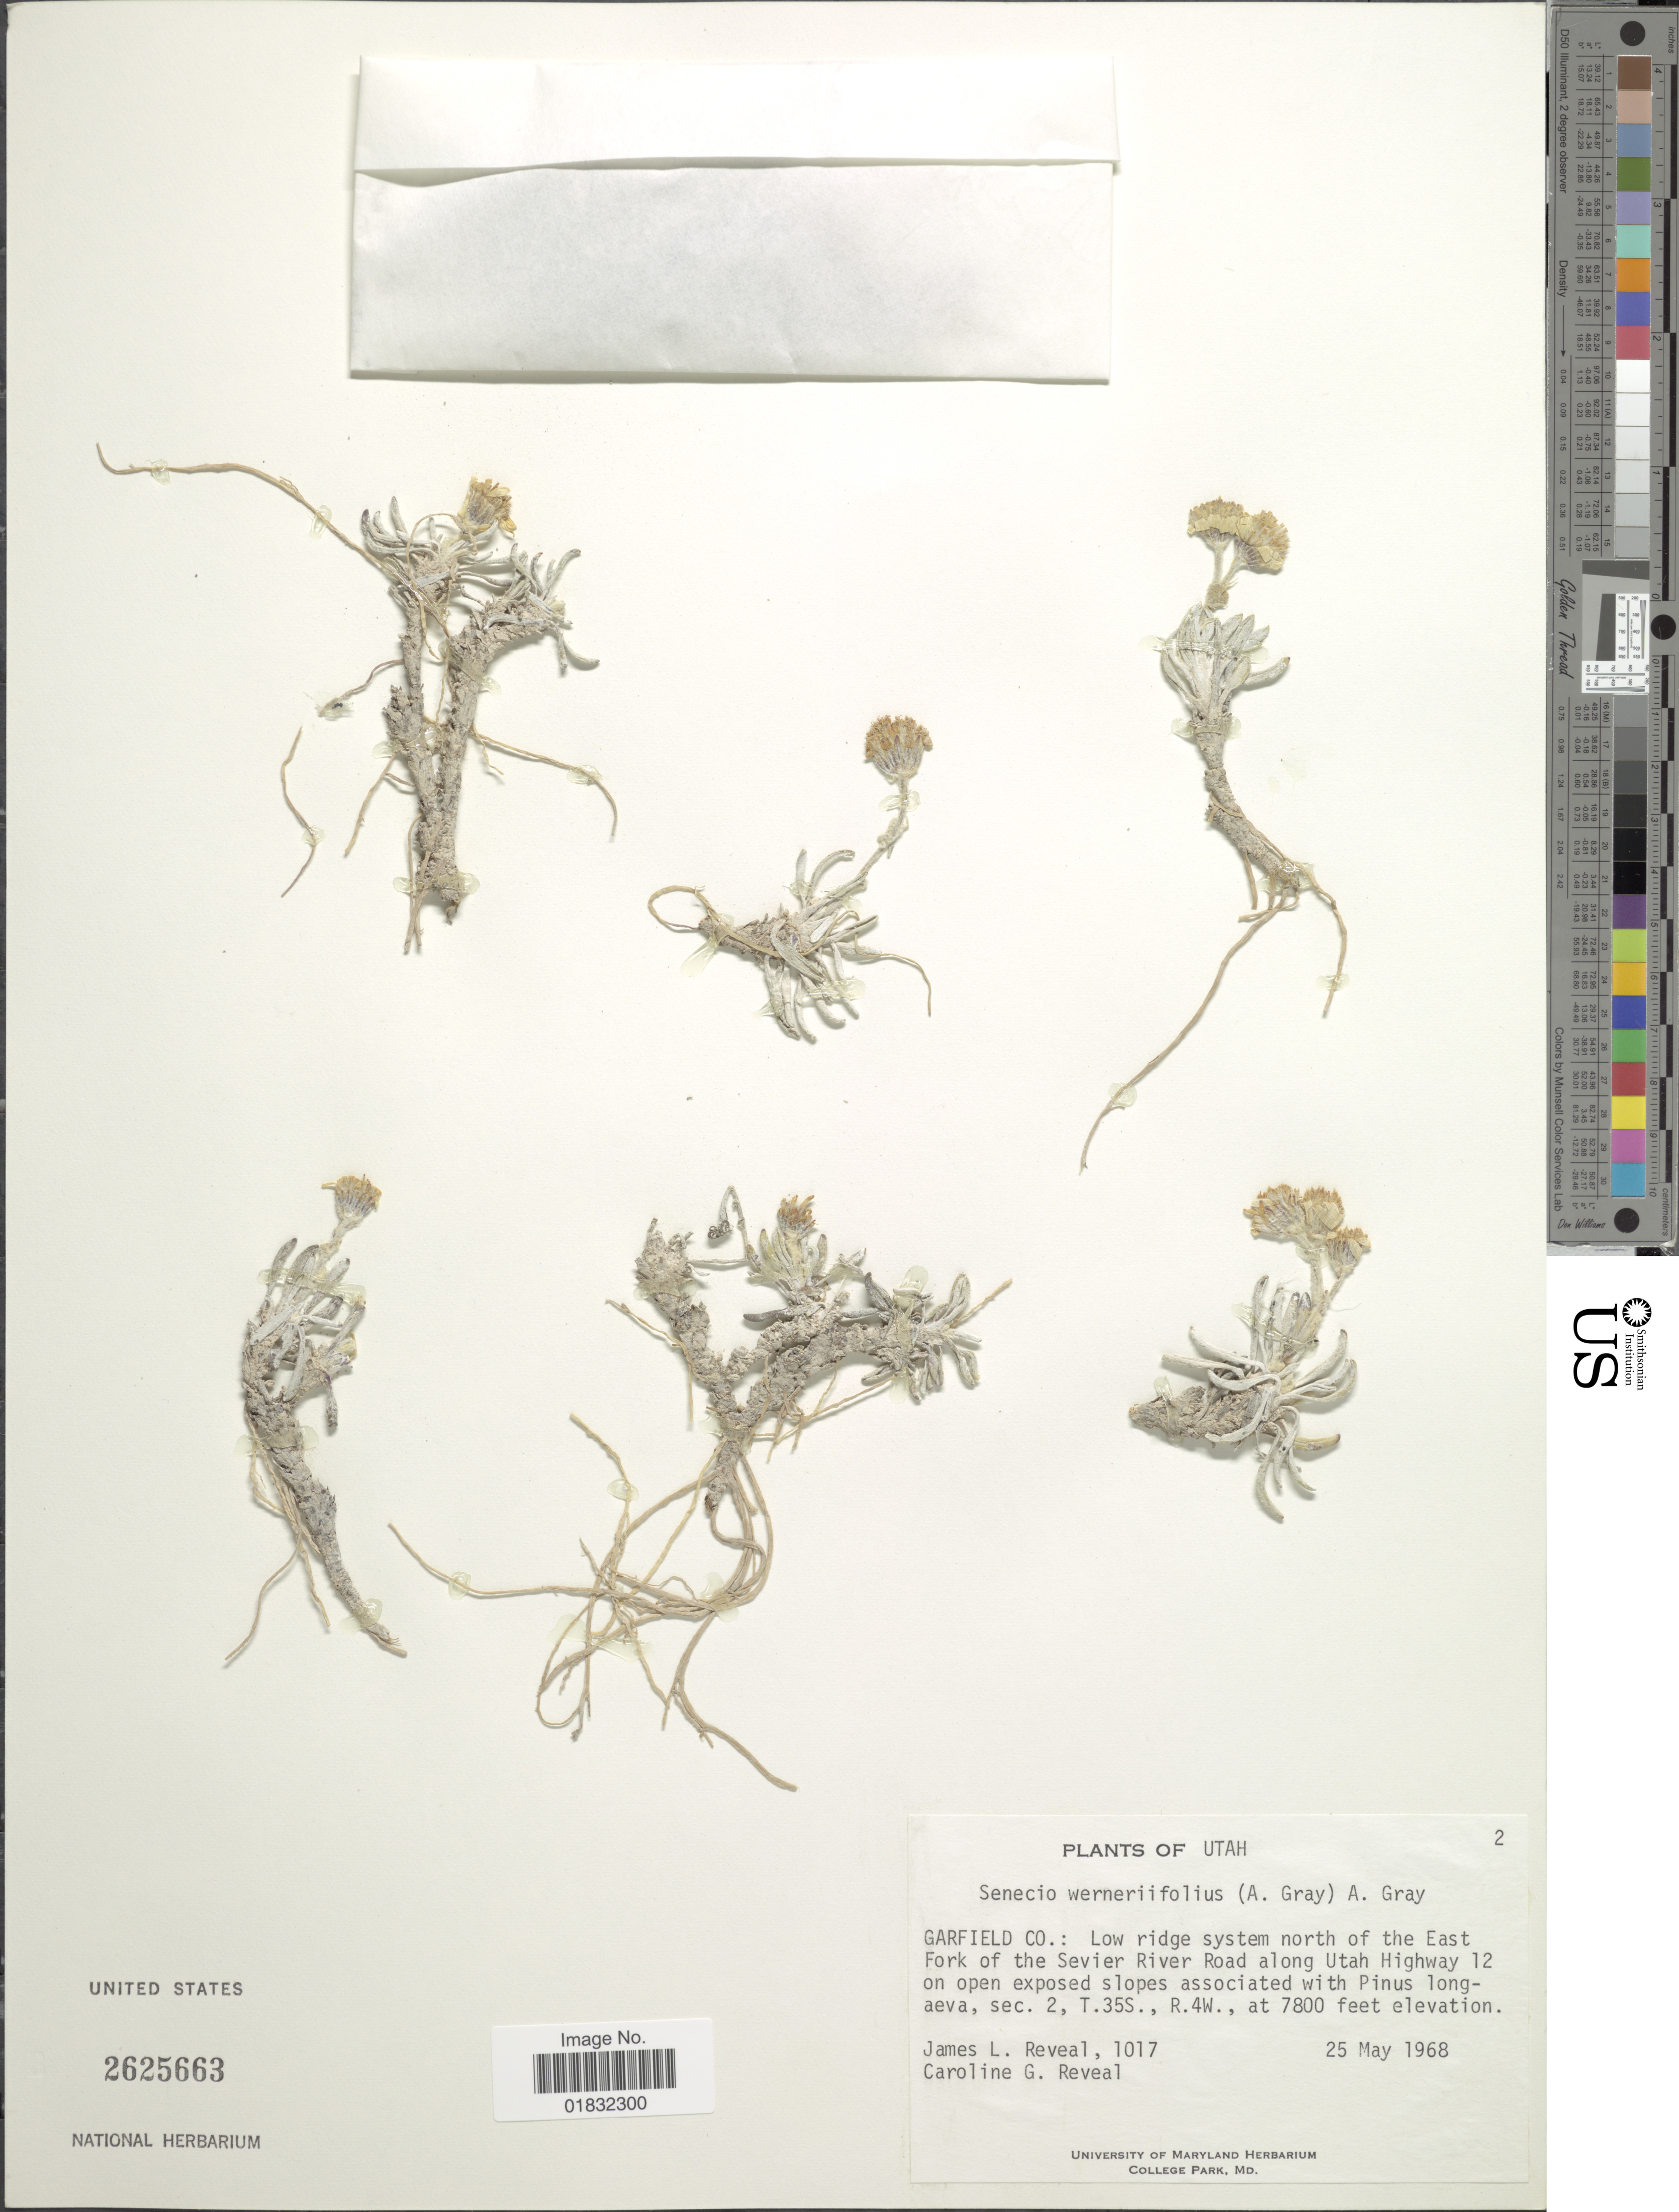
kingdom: Plantae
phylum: Tracheophyta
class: Magnoliopsida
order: Asterales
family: Asteraceae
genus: Packera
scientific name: Packera werneriifolia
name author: (A. Gray) W.A. Weber & Á. Löve ex Trock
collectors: J. L. Reveal & C. G. Reveal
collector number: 1017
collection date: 1968-05-25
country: United States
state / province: Utah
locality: Garfield Co: Low ridge system north of the East Fork of the Sevier Rivier Road along Utah Highway 12 on open exposed slopes associated with Pinus longaeva, sec. 2, T. 35S., R.4W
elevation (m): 2377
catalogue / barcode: US 2625663